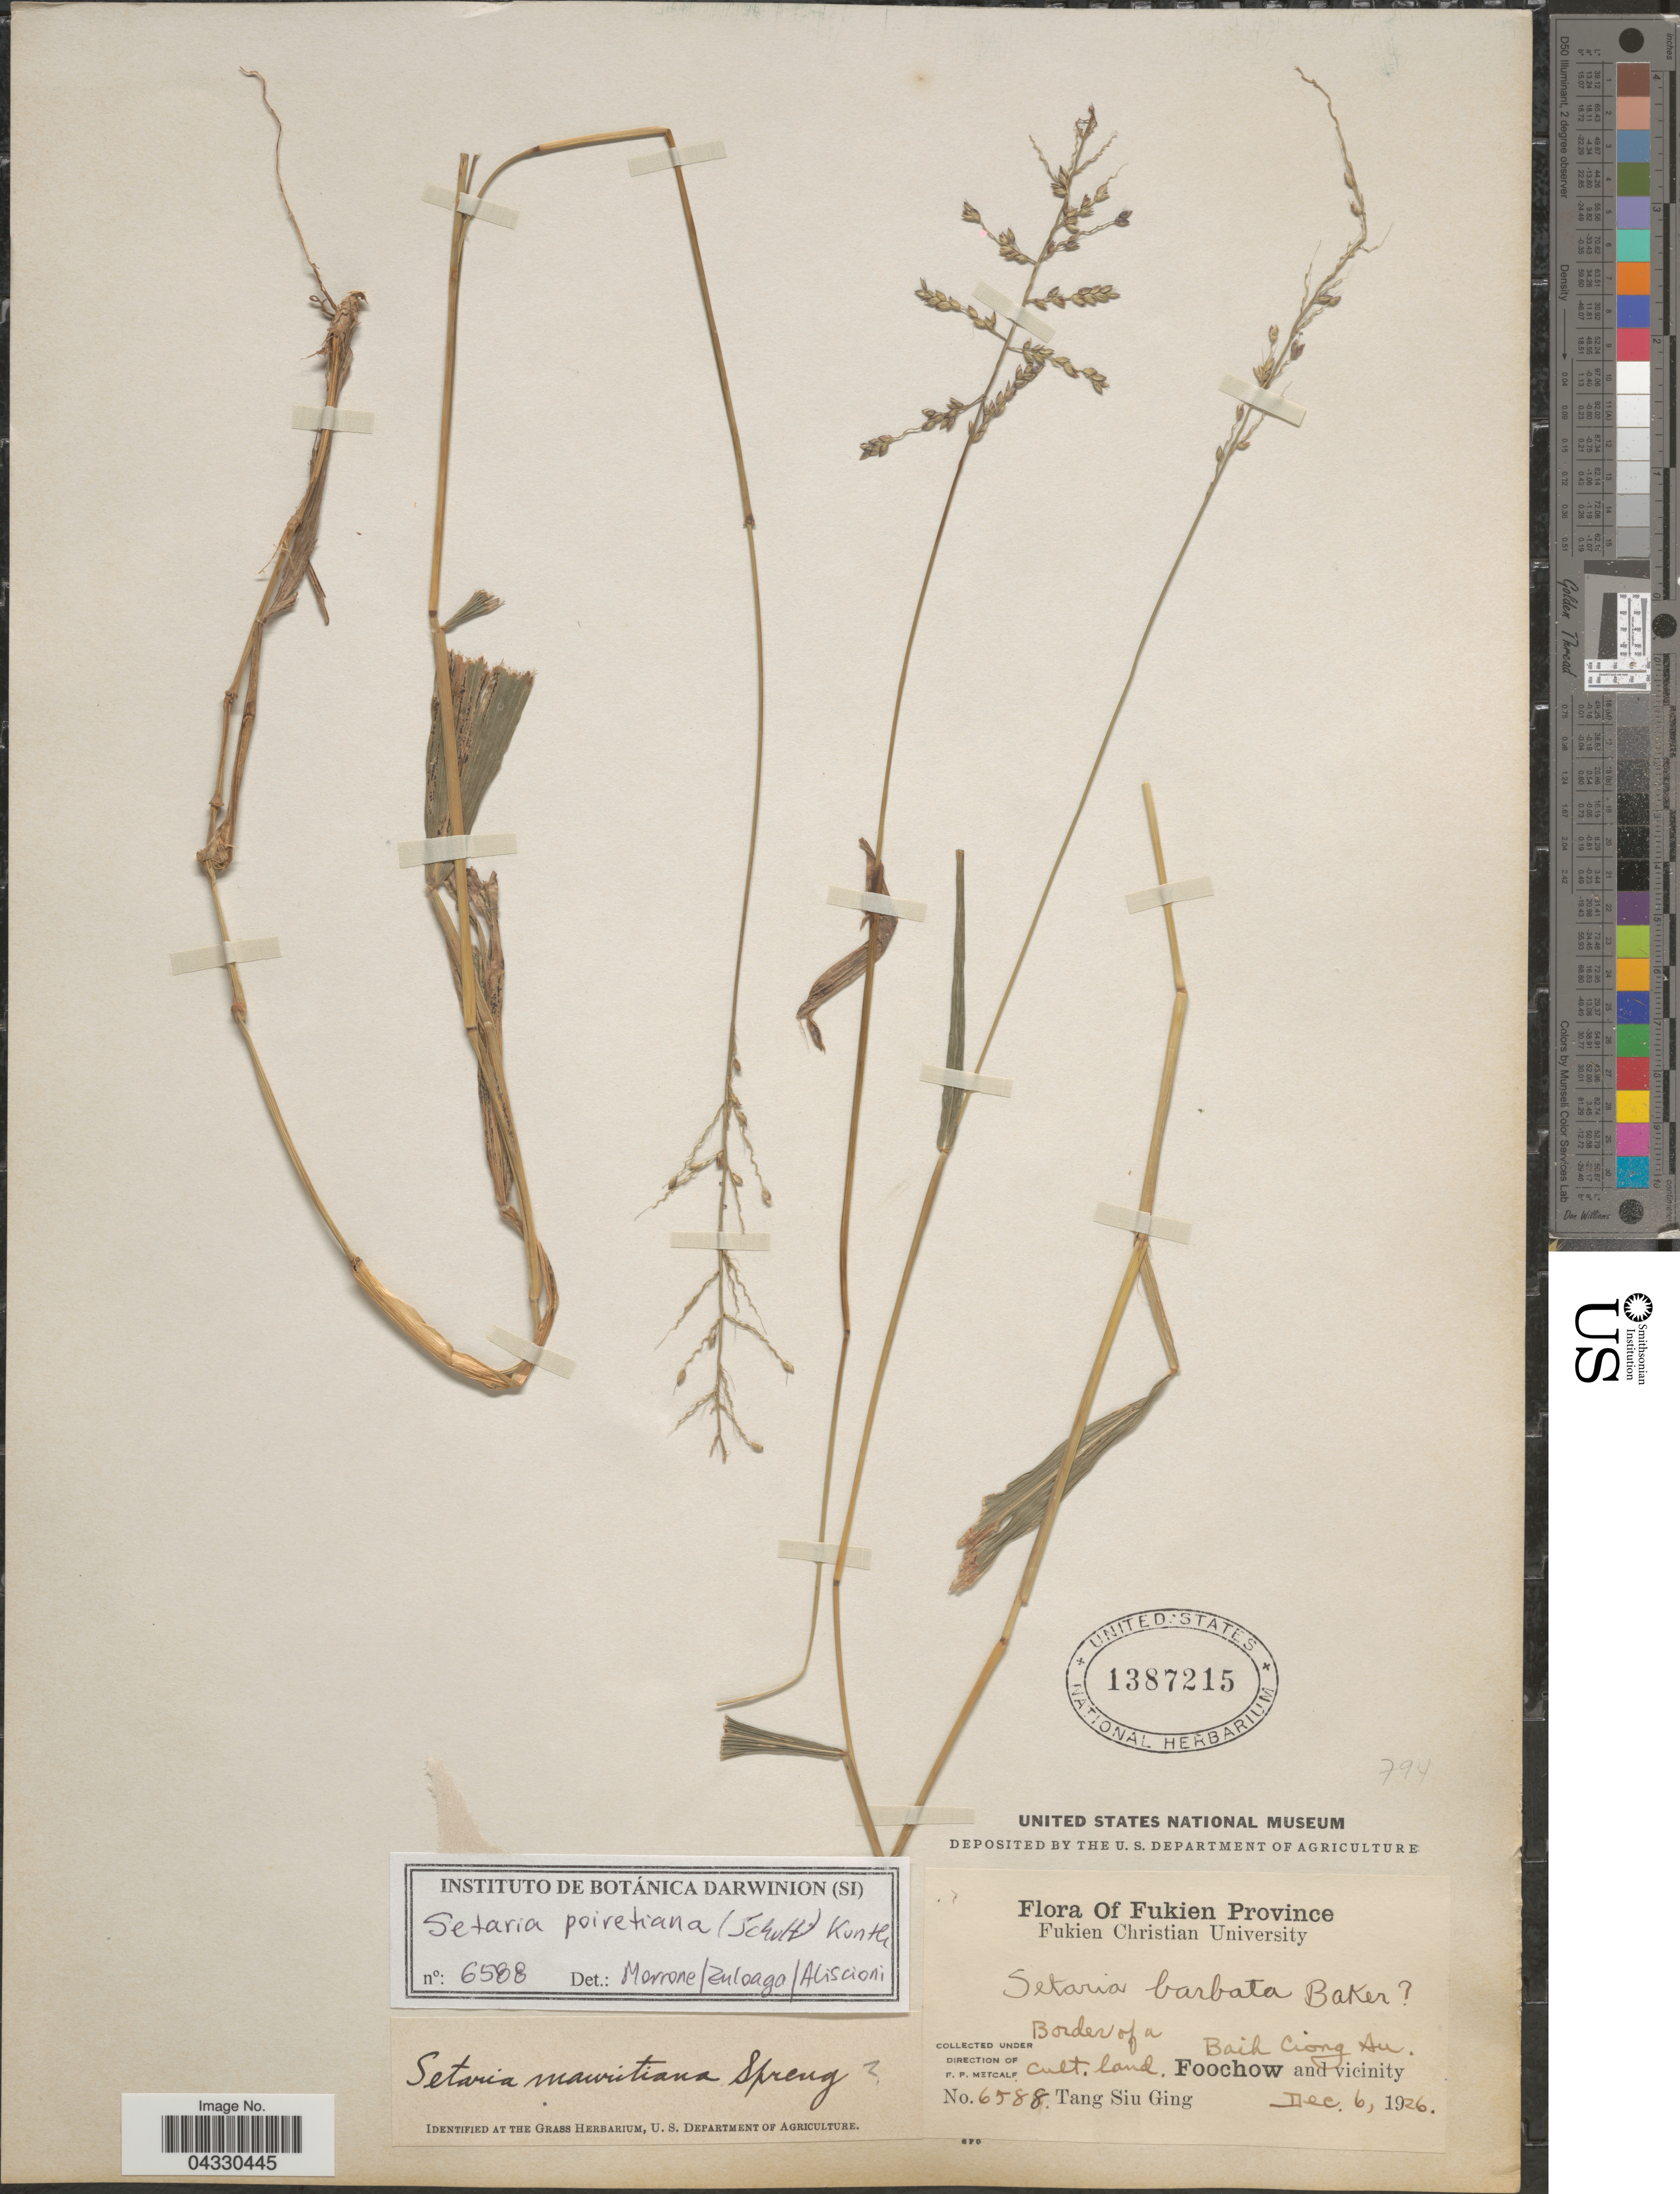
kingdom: Plantae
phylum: Tracheophyta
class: Liliopsida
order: Poales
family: Poaceae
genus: Setaria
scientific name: Setaria sulcata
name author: Raddi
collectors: T. Ging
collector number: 6588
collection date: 1926-12-06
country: China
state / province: Fujian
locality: Fukien Province. Border of a Baih Ciong Su. Foochow and vicinity.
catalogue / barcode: US 1387215